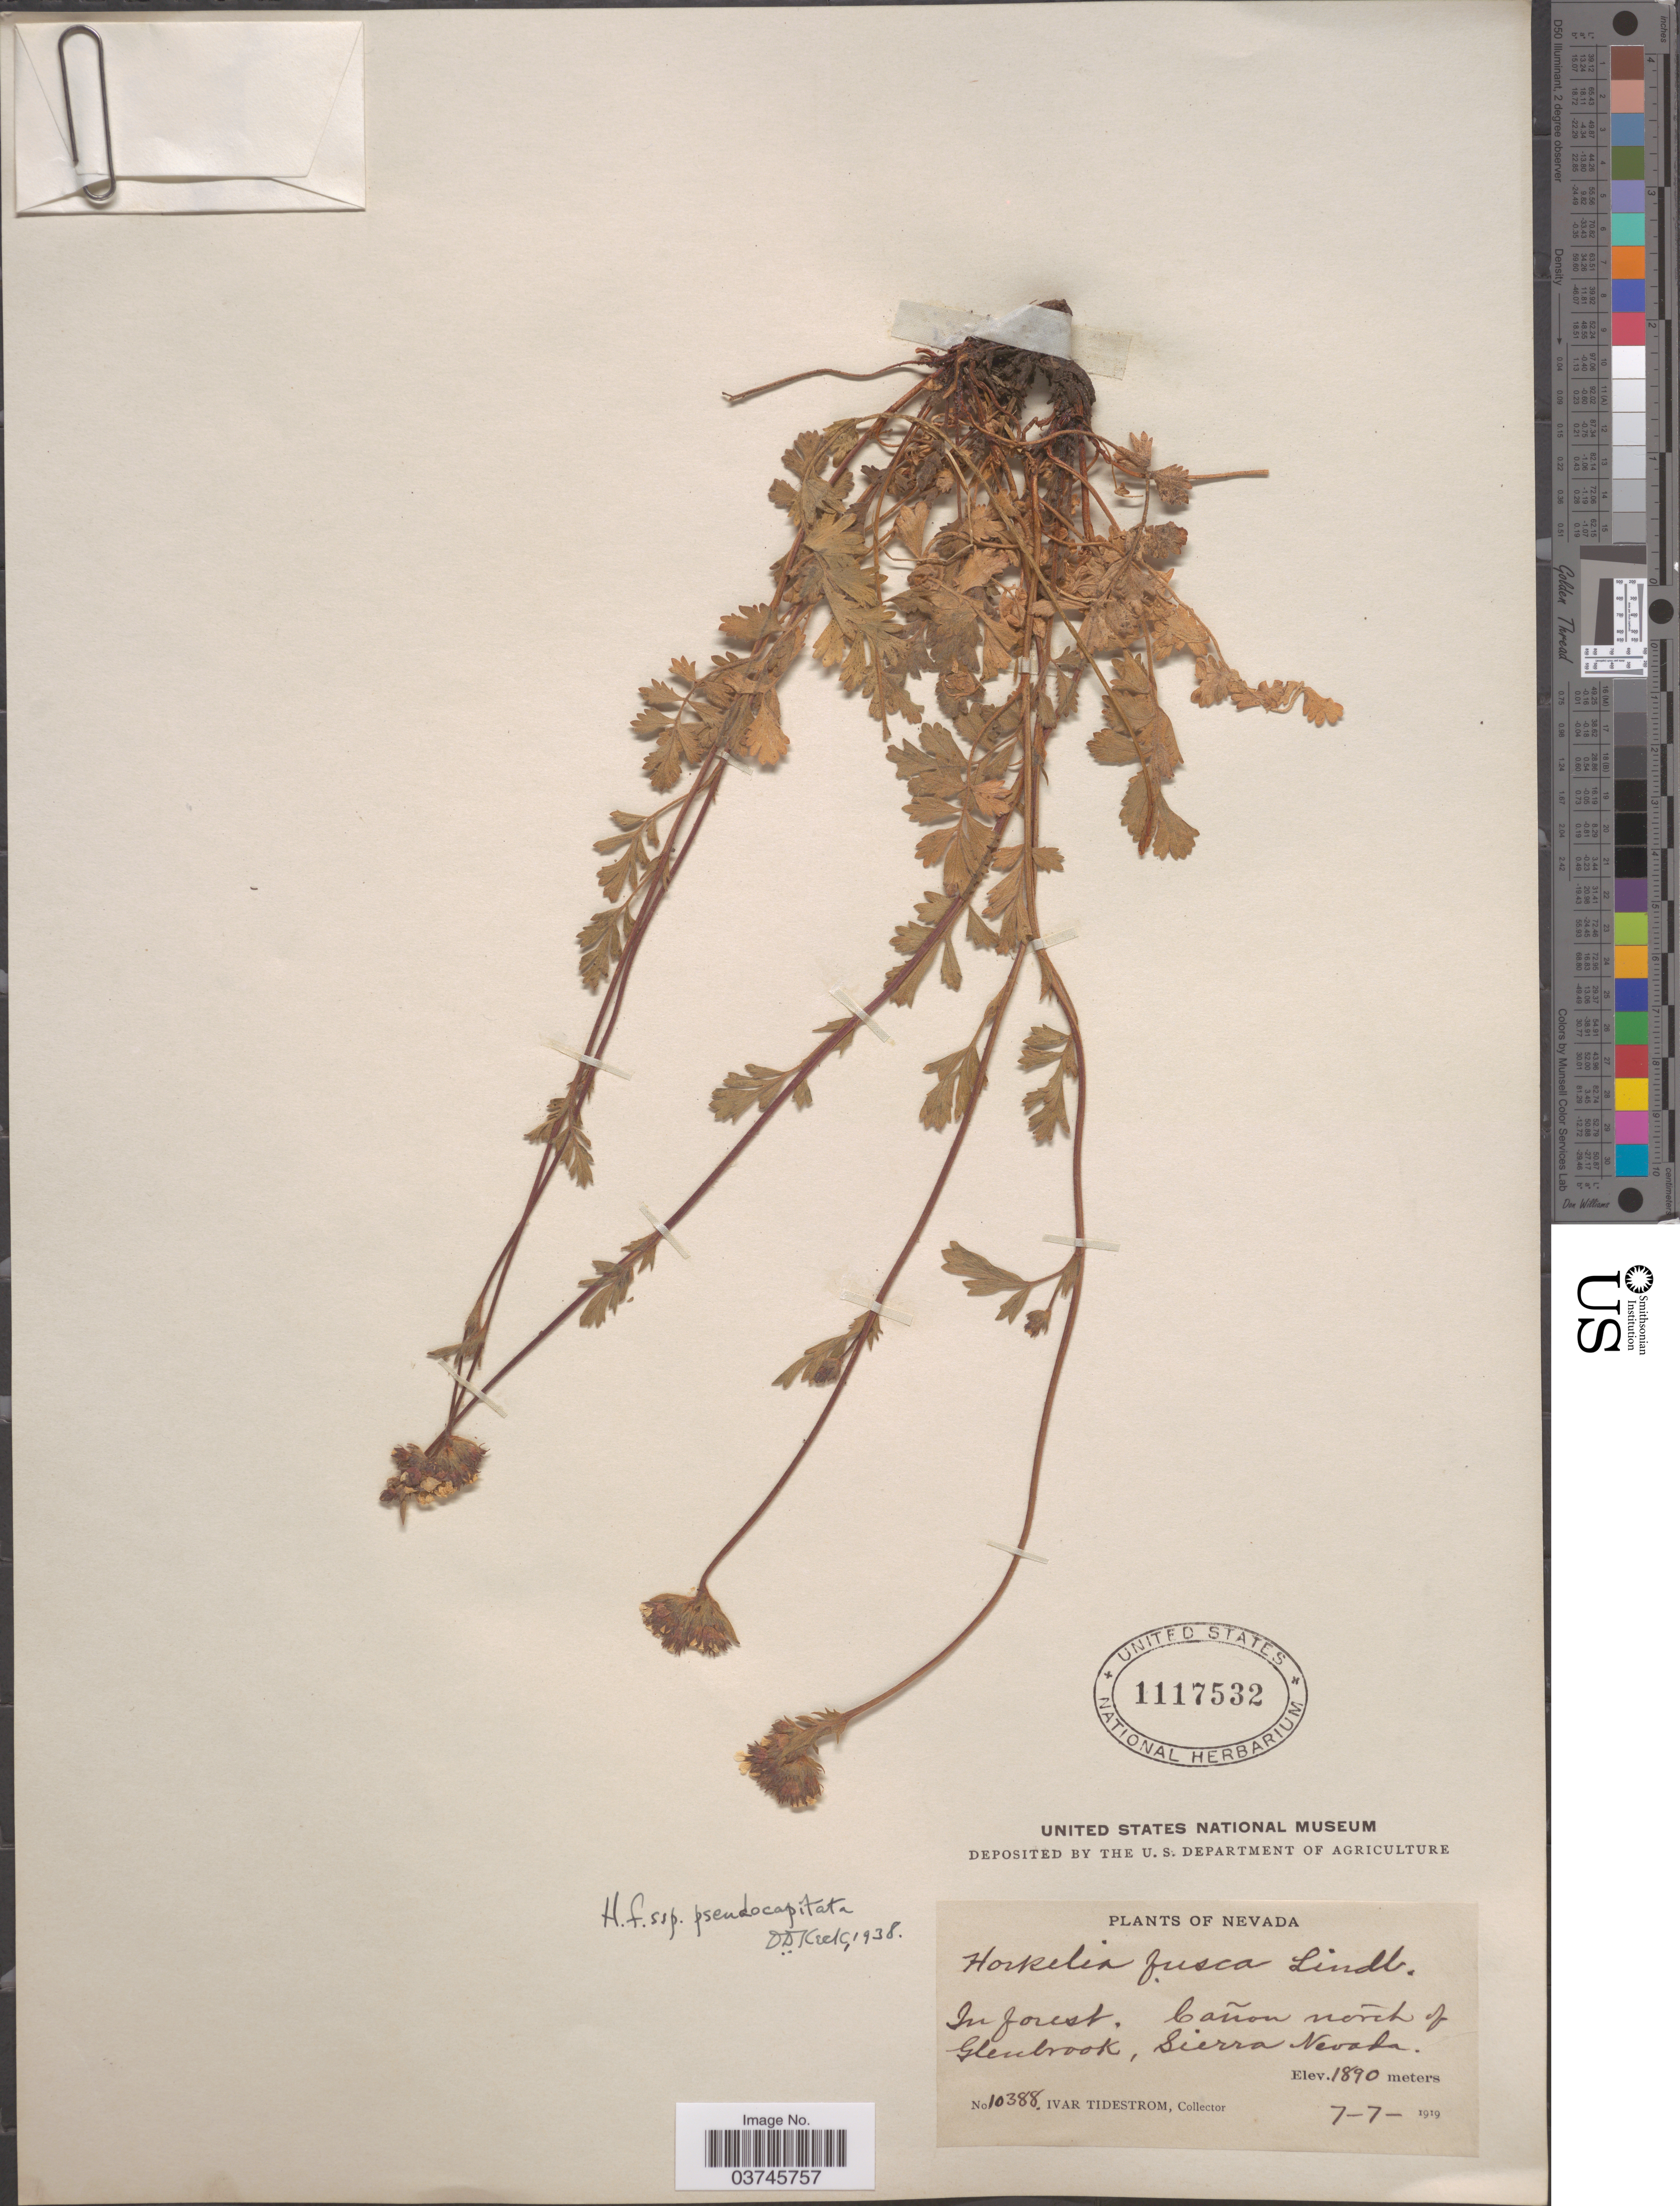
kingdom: Plantae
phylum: Tracheophyta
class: Magnoliopsida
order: Rosales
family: Rosaceae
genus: Potentilla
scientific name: Potentilla douglasii var. pseudocapitata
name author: (Rydb. ex Howell) Jeps.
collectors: I. F. Tidestrom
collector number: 10388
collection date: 1919-07-07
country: United States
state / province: Nevada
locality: Cañon north of Glenbrook, Sierra Nevada.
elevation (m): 1890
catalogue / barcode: US 1117532